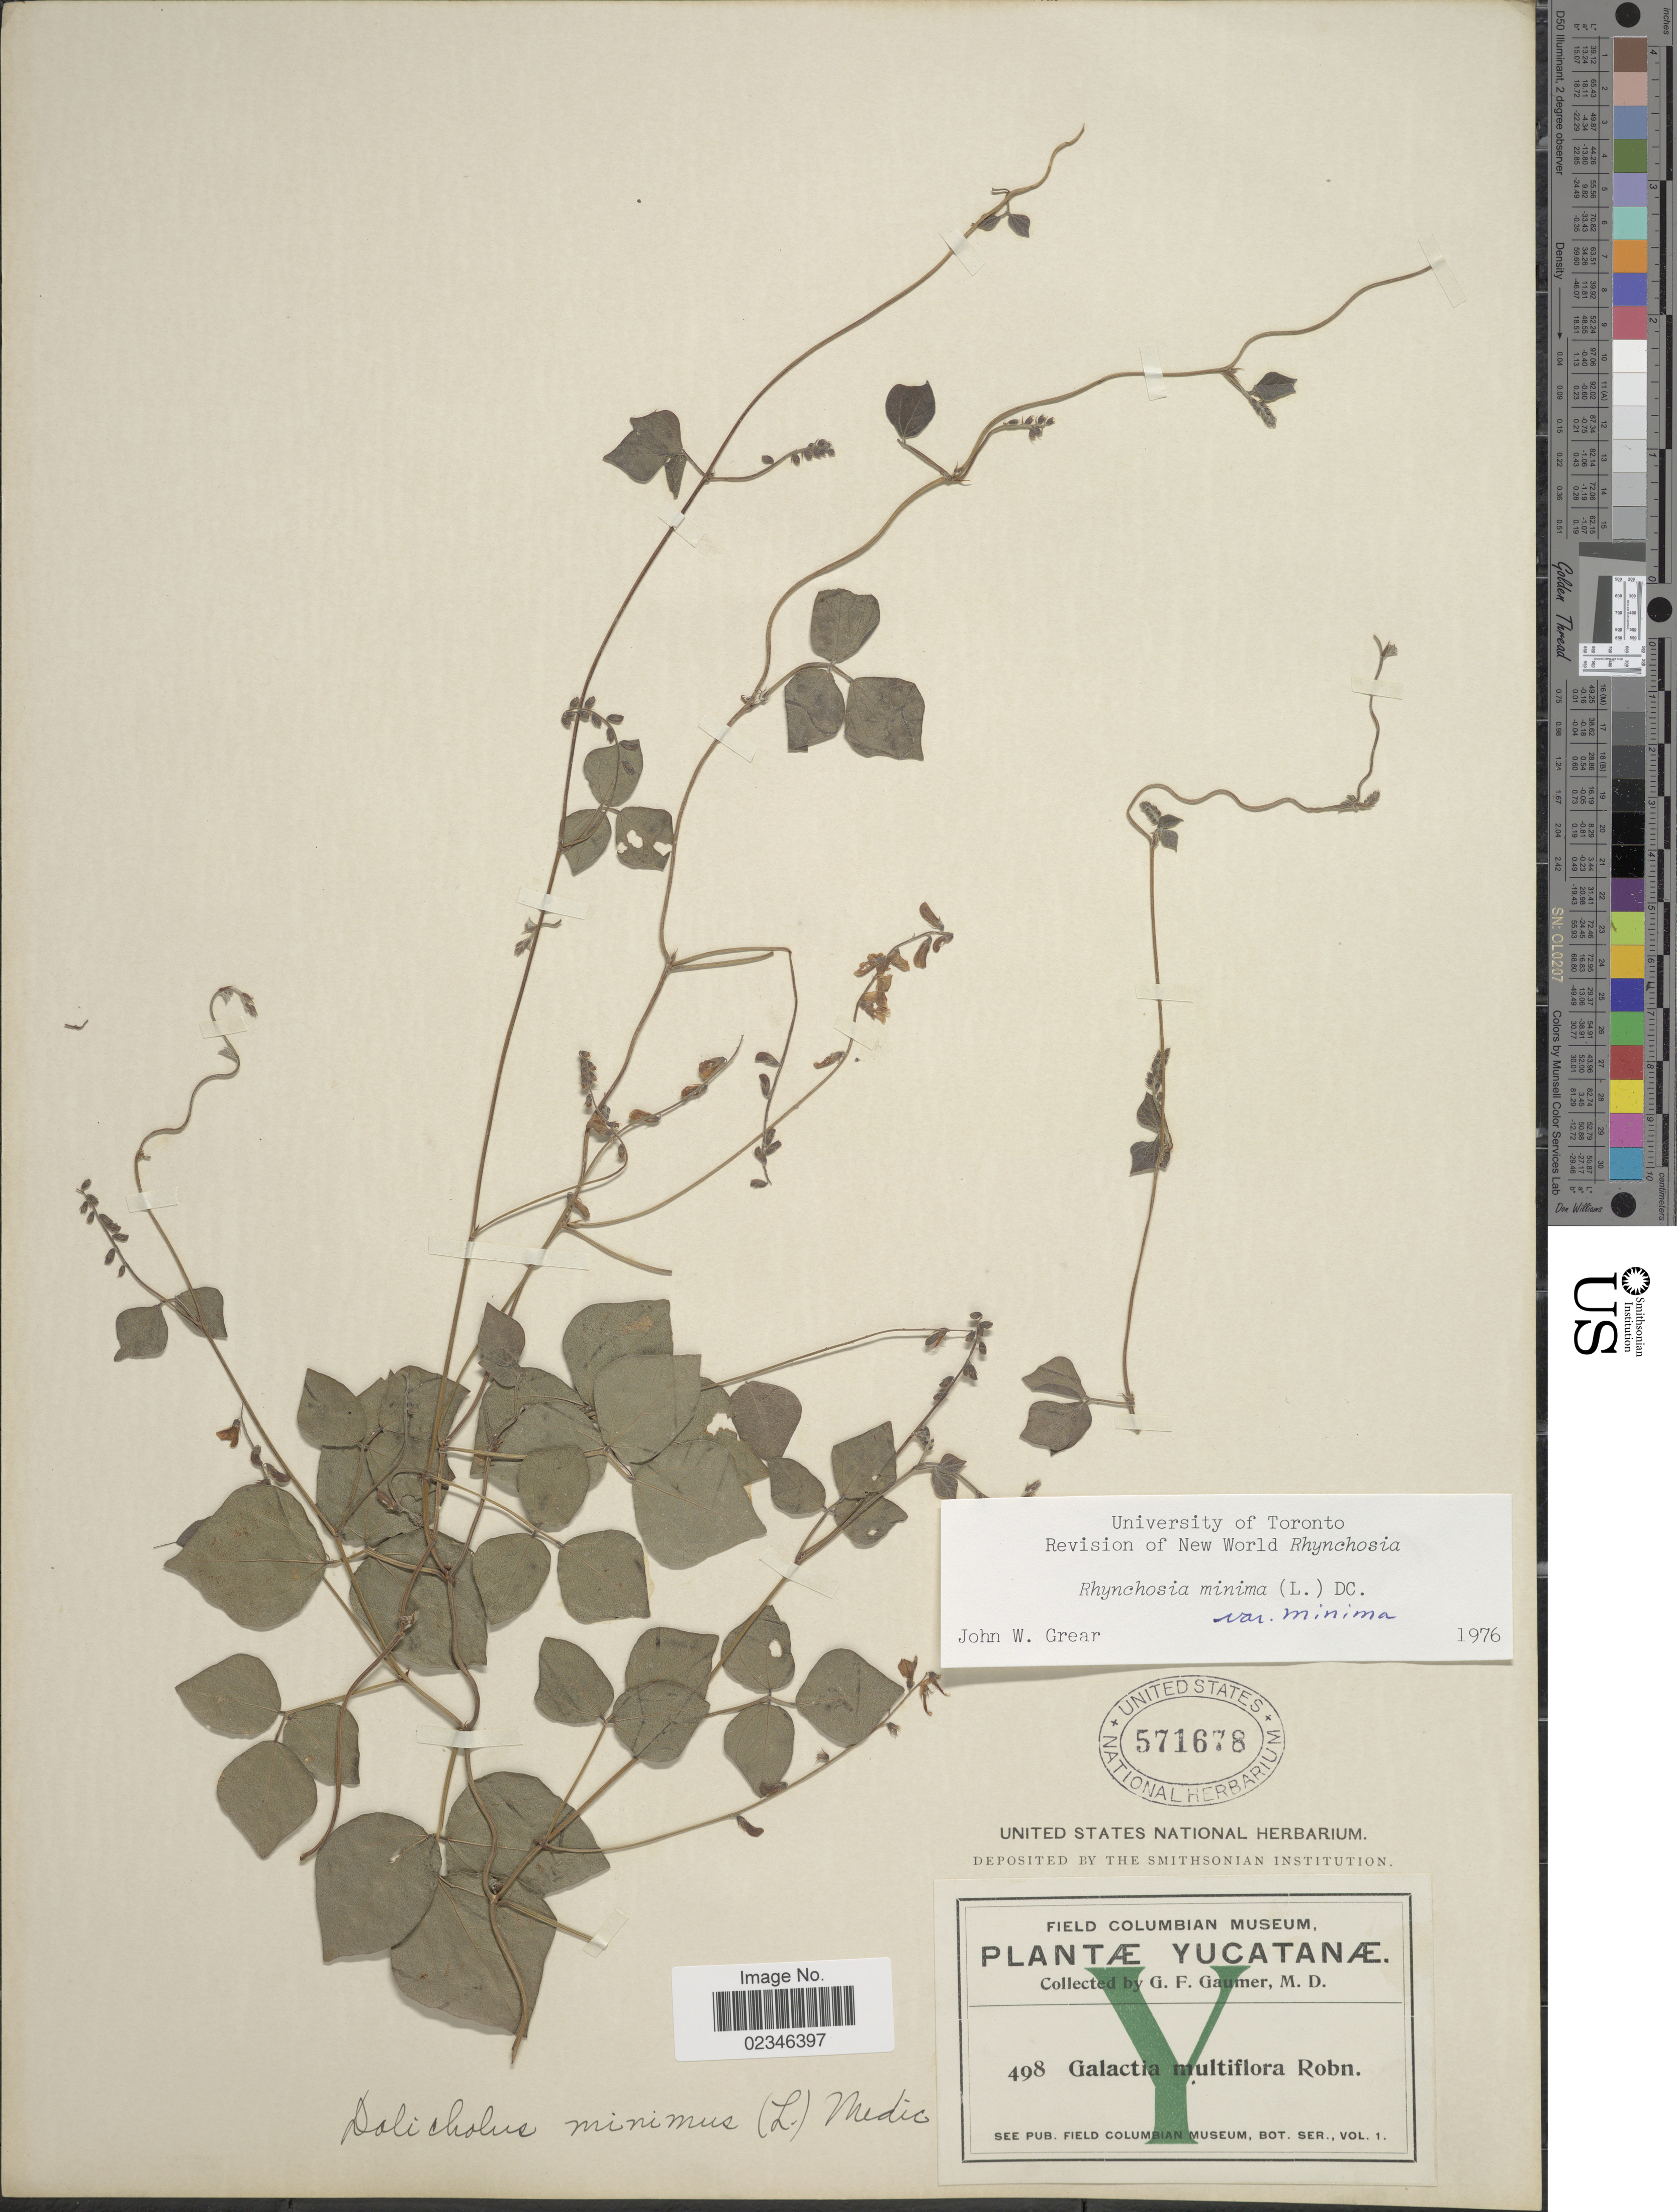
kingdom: Plantae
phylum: Tracheophyta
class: Magnoliopsida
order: Fabales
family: Fabaceae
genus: Rhynchosia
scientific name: Rhynchosia minima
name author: (L.) DC.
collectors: G. F. Gaumer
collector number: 498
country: Mexico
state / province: Yucatán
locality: Yucatanæ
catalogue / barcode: US 571678